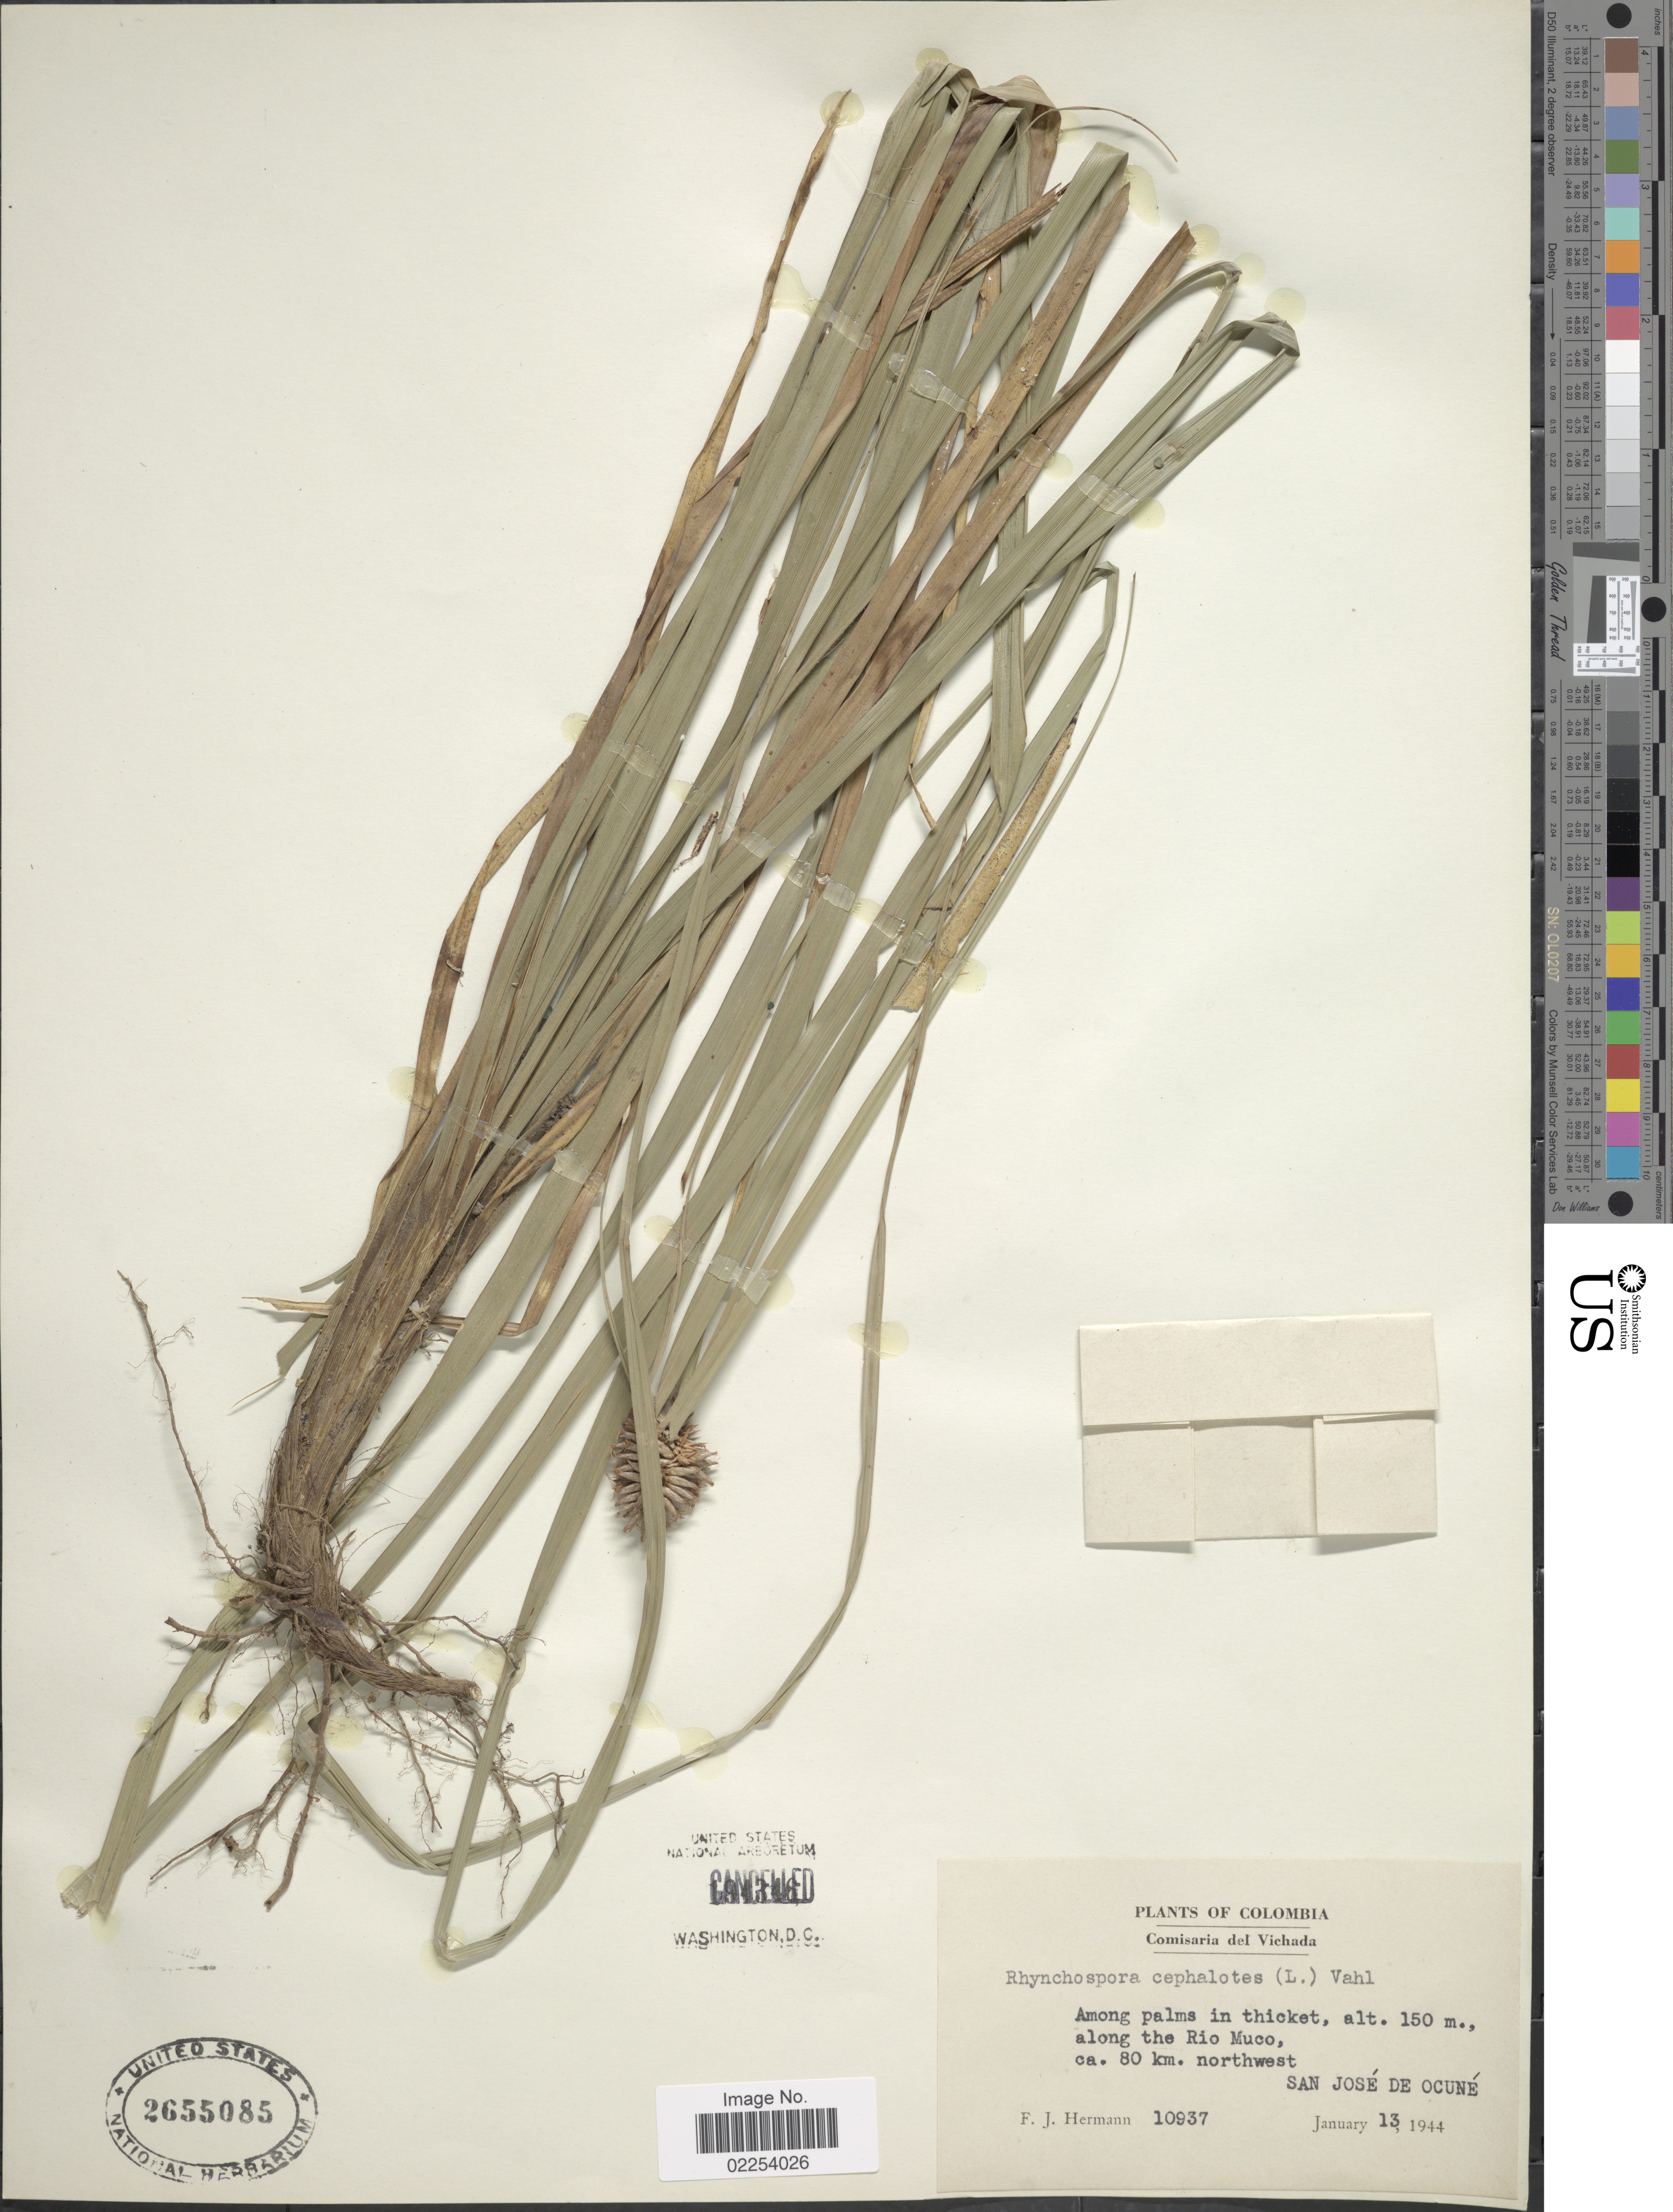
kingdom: Plantae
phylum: Tracheophyta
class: Liliopsida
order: Poales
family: Cyperaceae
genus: Rhynchospora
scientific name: Rhynchospora cephalotes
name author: (L.) Vahl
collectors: F. J. Hermann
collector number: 10937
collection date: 1944-01-13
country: Colombia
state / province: Vichada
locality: Along the Rio Muco, ca. 80 km. northwest San Jose de Ocune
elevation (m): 150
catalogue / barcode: US 2655085